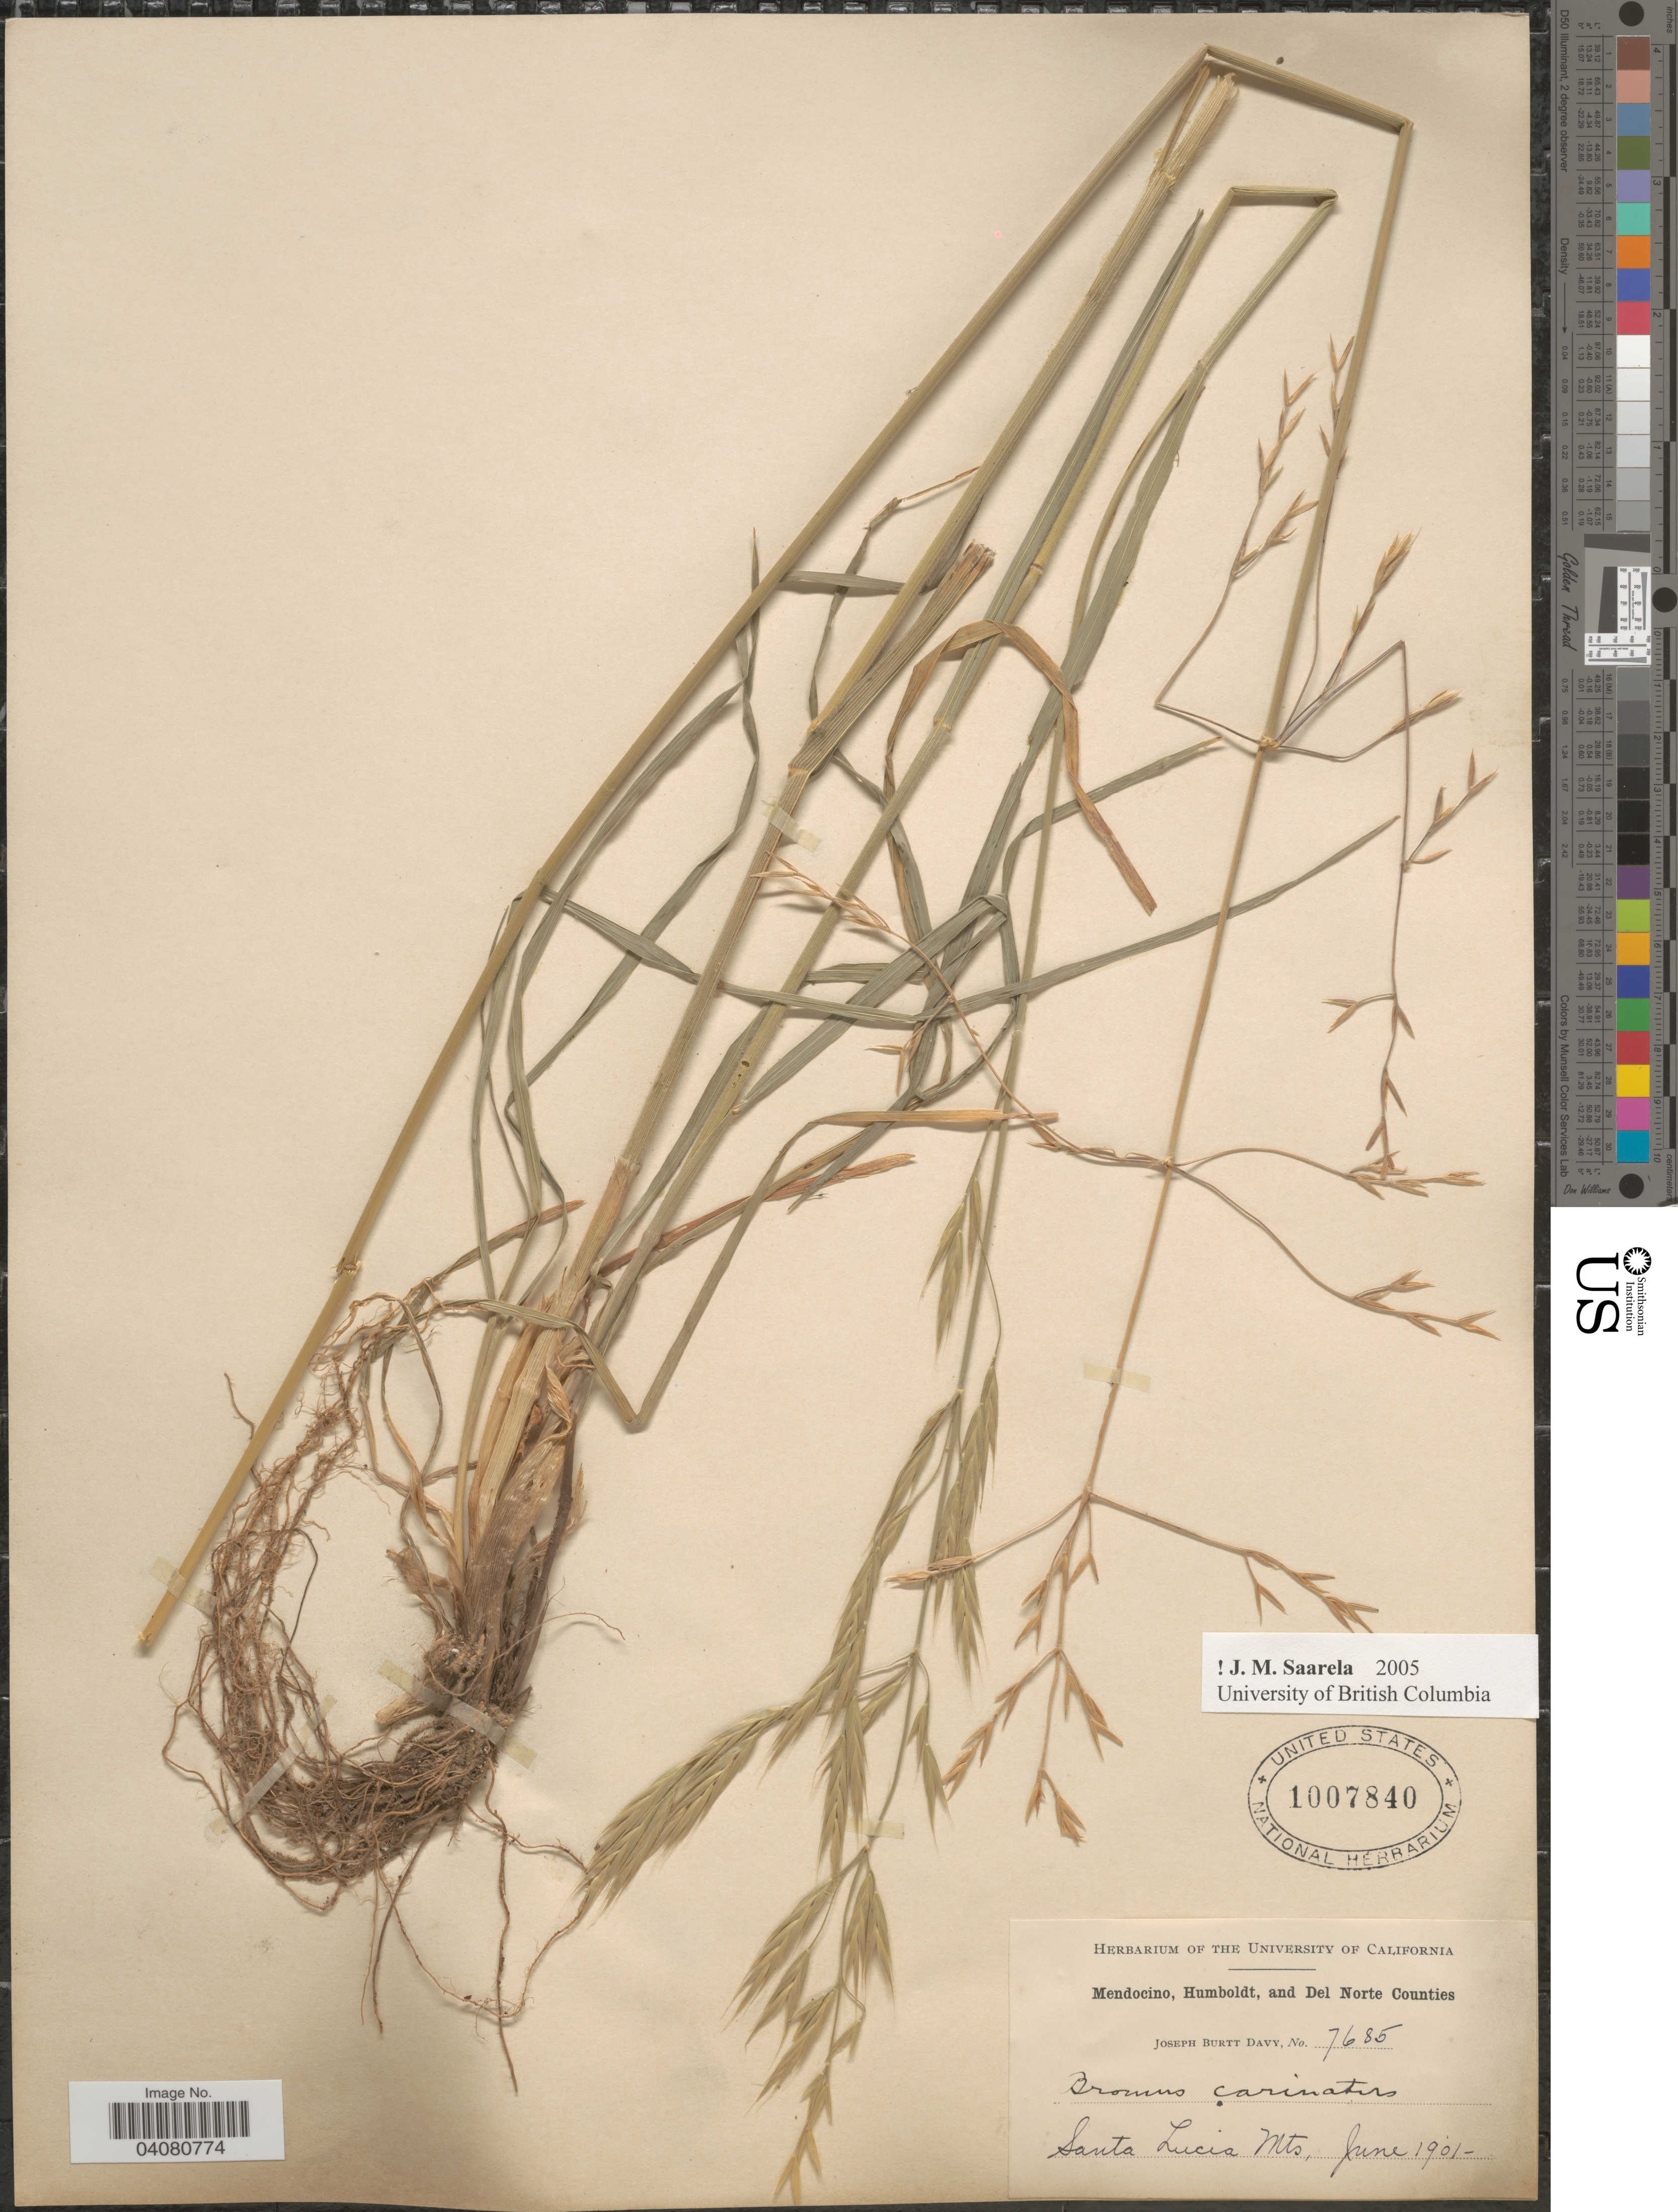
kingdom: Plantae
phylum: Tracheophyta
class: Liliopsida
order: Poales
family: Poaceae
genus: Bromus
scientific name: Bromus carinatus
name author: Hook. & Arn.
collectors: J. Burtt Davy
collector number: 7685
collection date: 1901-06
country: United States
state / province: California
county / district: Mendocino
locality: Mendocino, Humboldt, and Del Norte Counties. Santa Lucia Mts.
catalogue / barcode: US 1007840